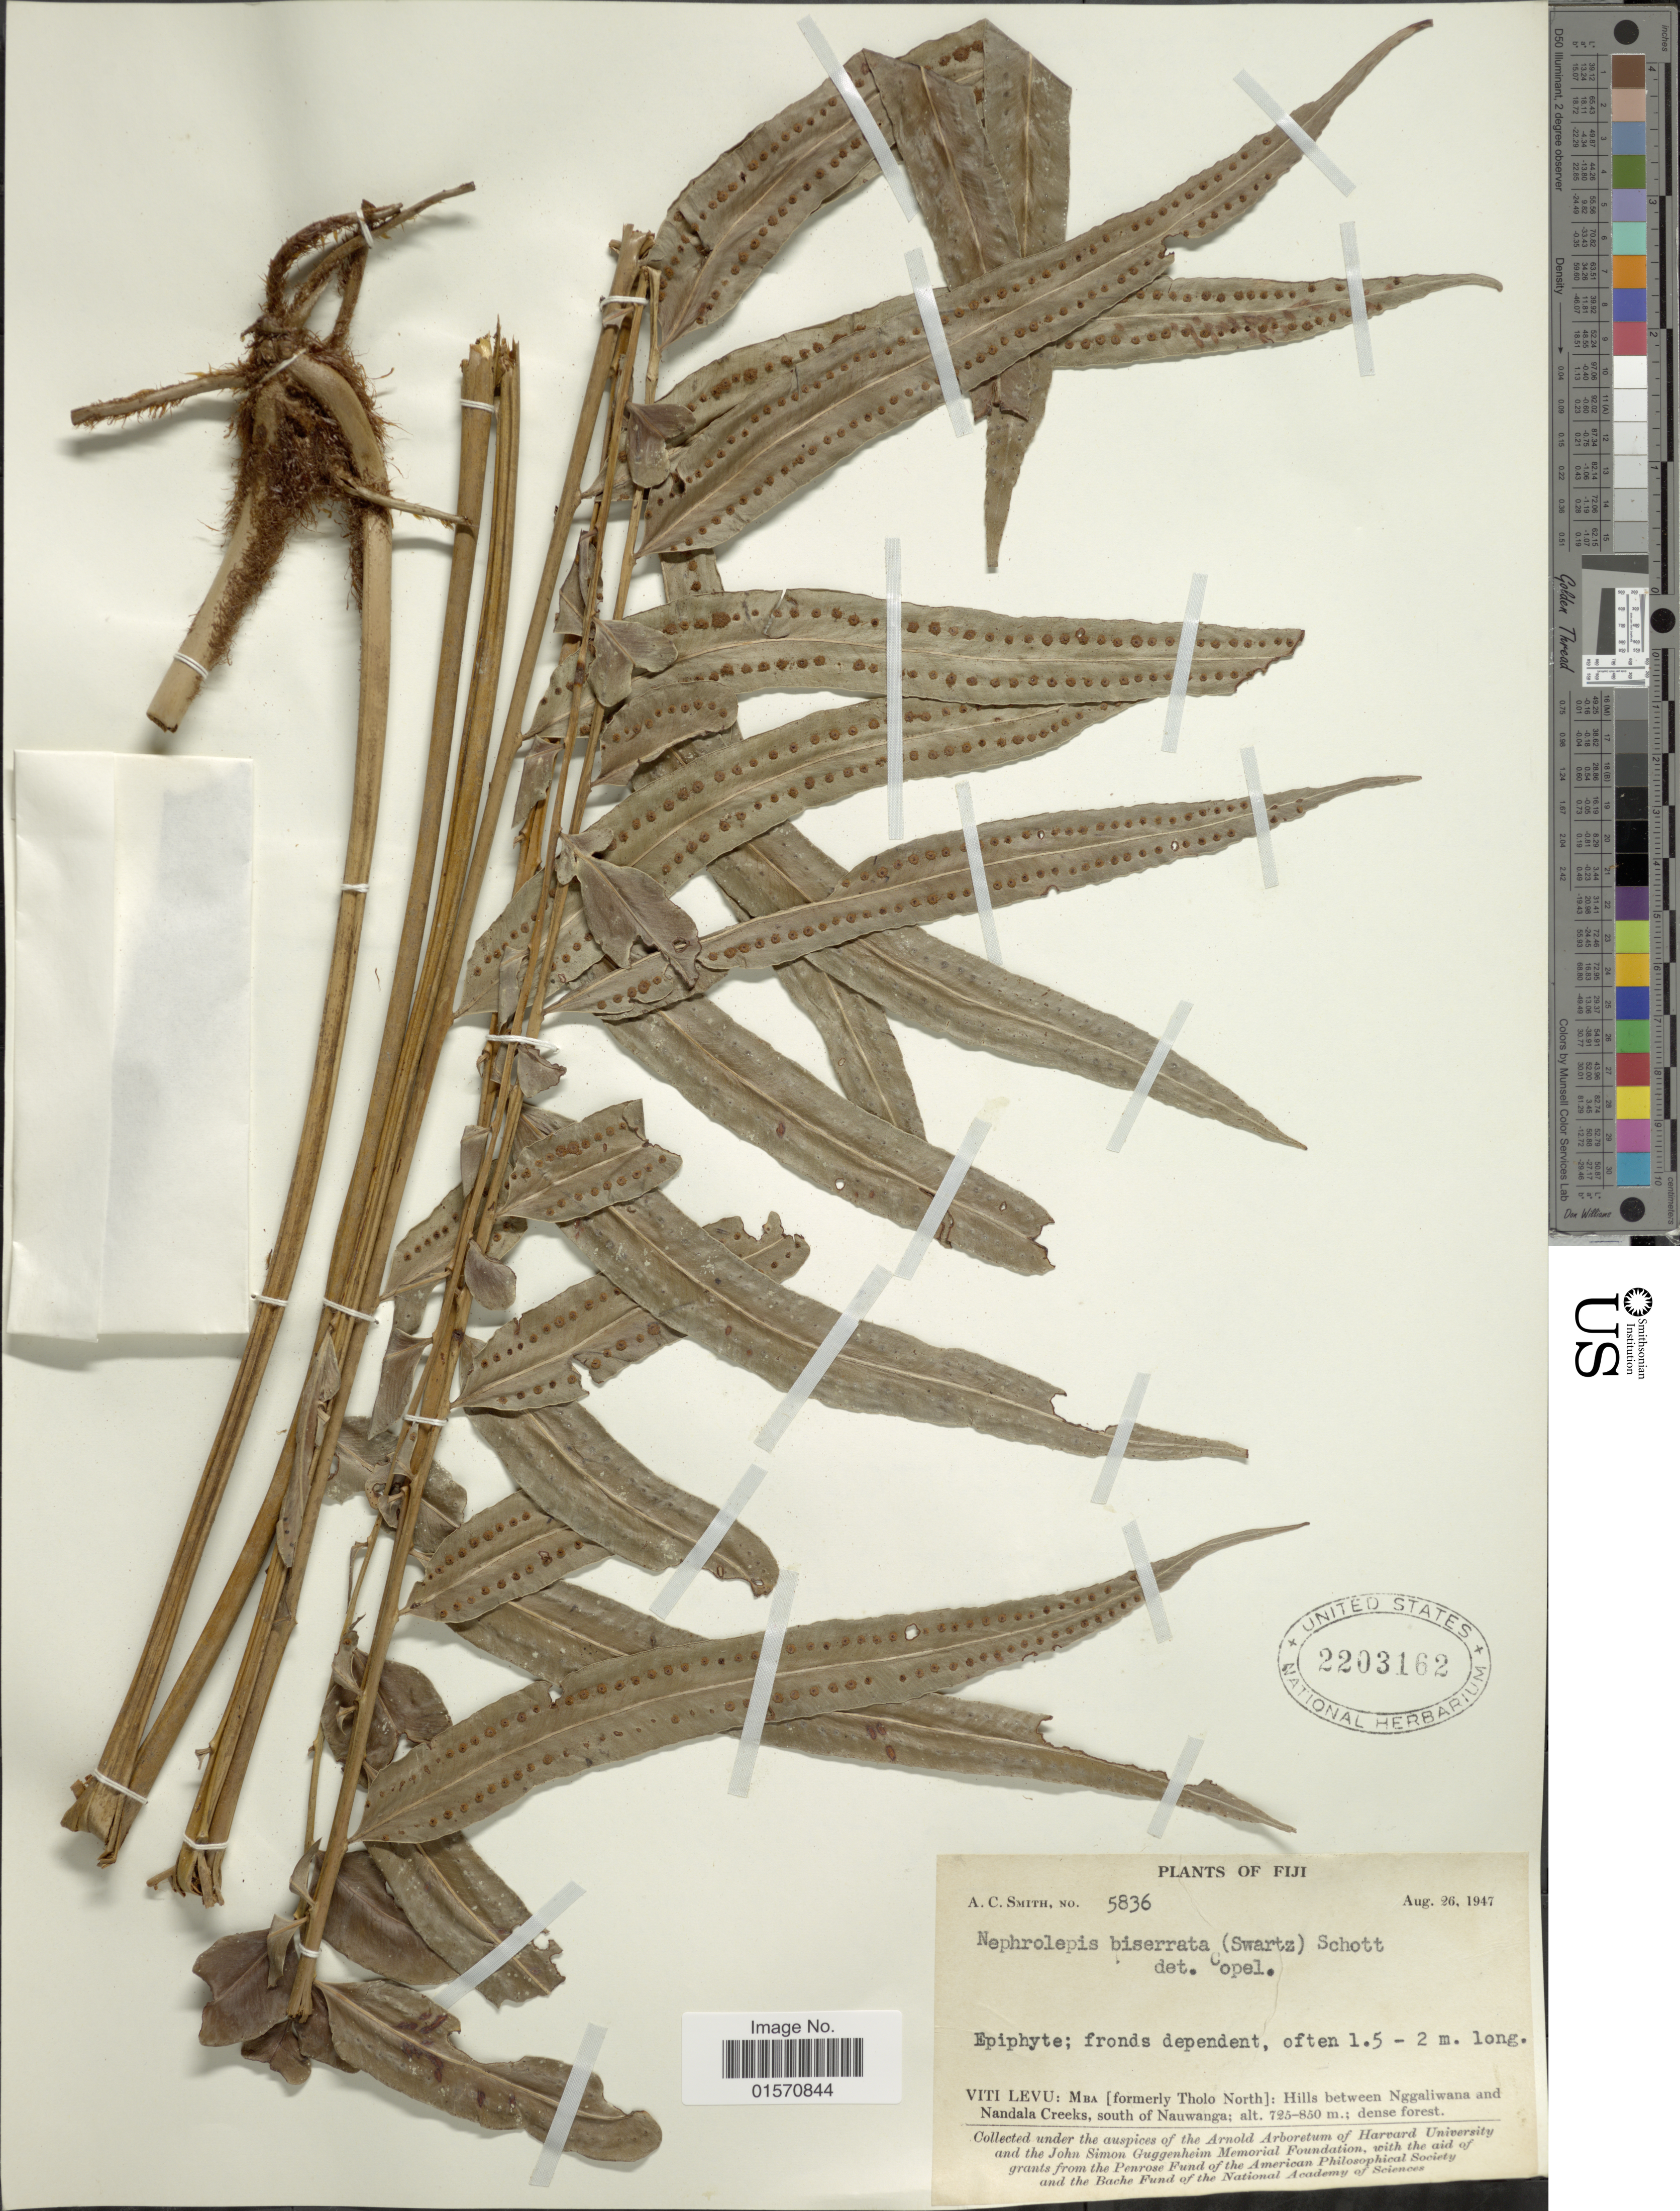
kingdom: Plantae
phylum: Tracheophyta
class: Polypodiopsida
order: Polypodiales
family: Nephrolepidaceae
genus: Nephrolepis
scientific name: Nephrolepis biserrata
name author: (Sw.) Schott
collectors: A. C. Smith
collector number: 5836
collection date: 1947-08-26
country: Fiji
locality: Viti Levu: Mba [formerly Tholo North]: Hills between Nggaliwana and Nandala Creeks, south of Nauwanga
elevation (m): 725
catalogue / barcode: US 2203162